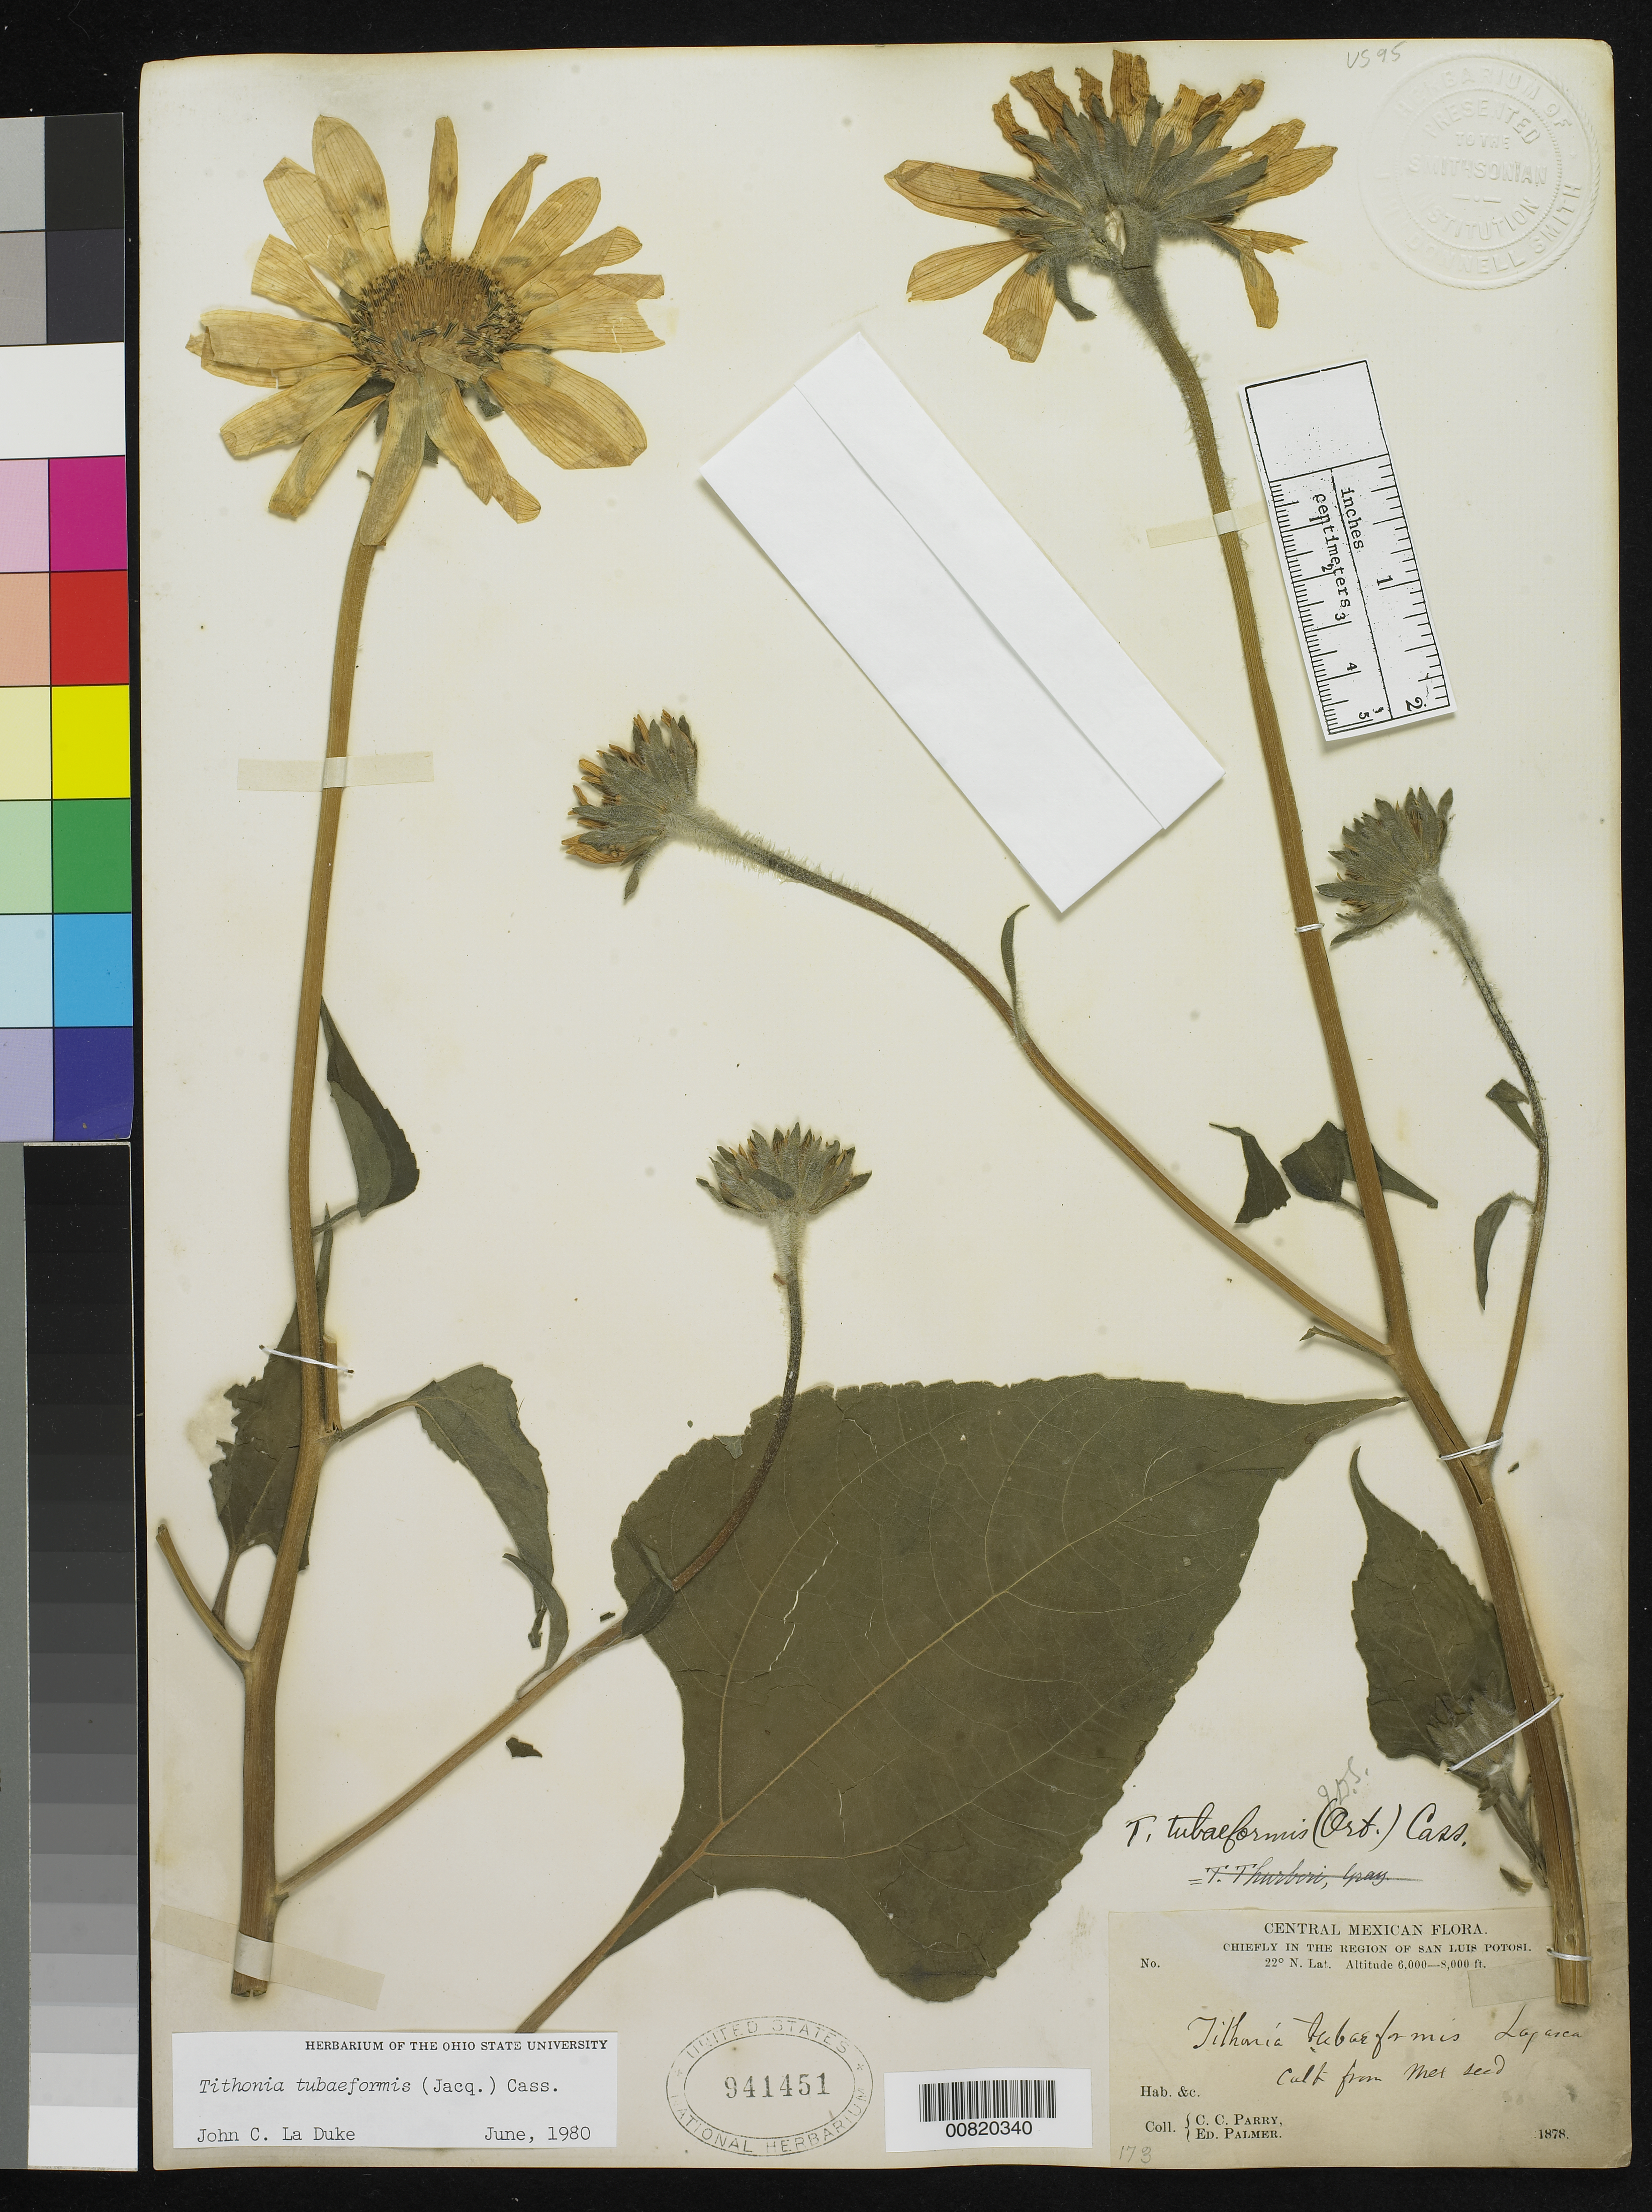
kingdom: Plantae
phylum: Tracheophyta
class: Magnoliopsida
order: Asterales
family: Asteraceae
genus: Tithonia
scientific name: Tithonia tubaeformis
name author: (Jacq.) Cass.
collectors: C. C. Parry & E. Palmer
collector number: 173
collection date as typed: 1878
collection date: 1878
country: Mexico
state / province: San Luis Potosí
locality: Chiefly in the region of San Luis Potosí.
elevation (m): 1829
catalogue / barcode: US 941451